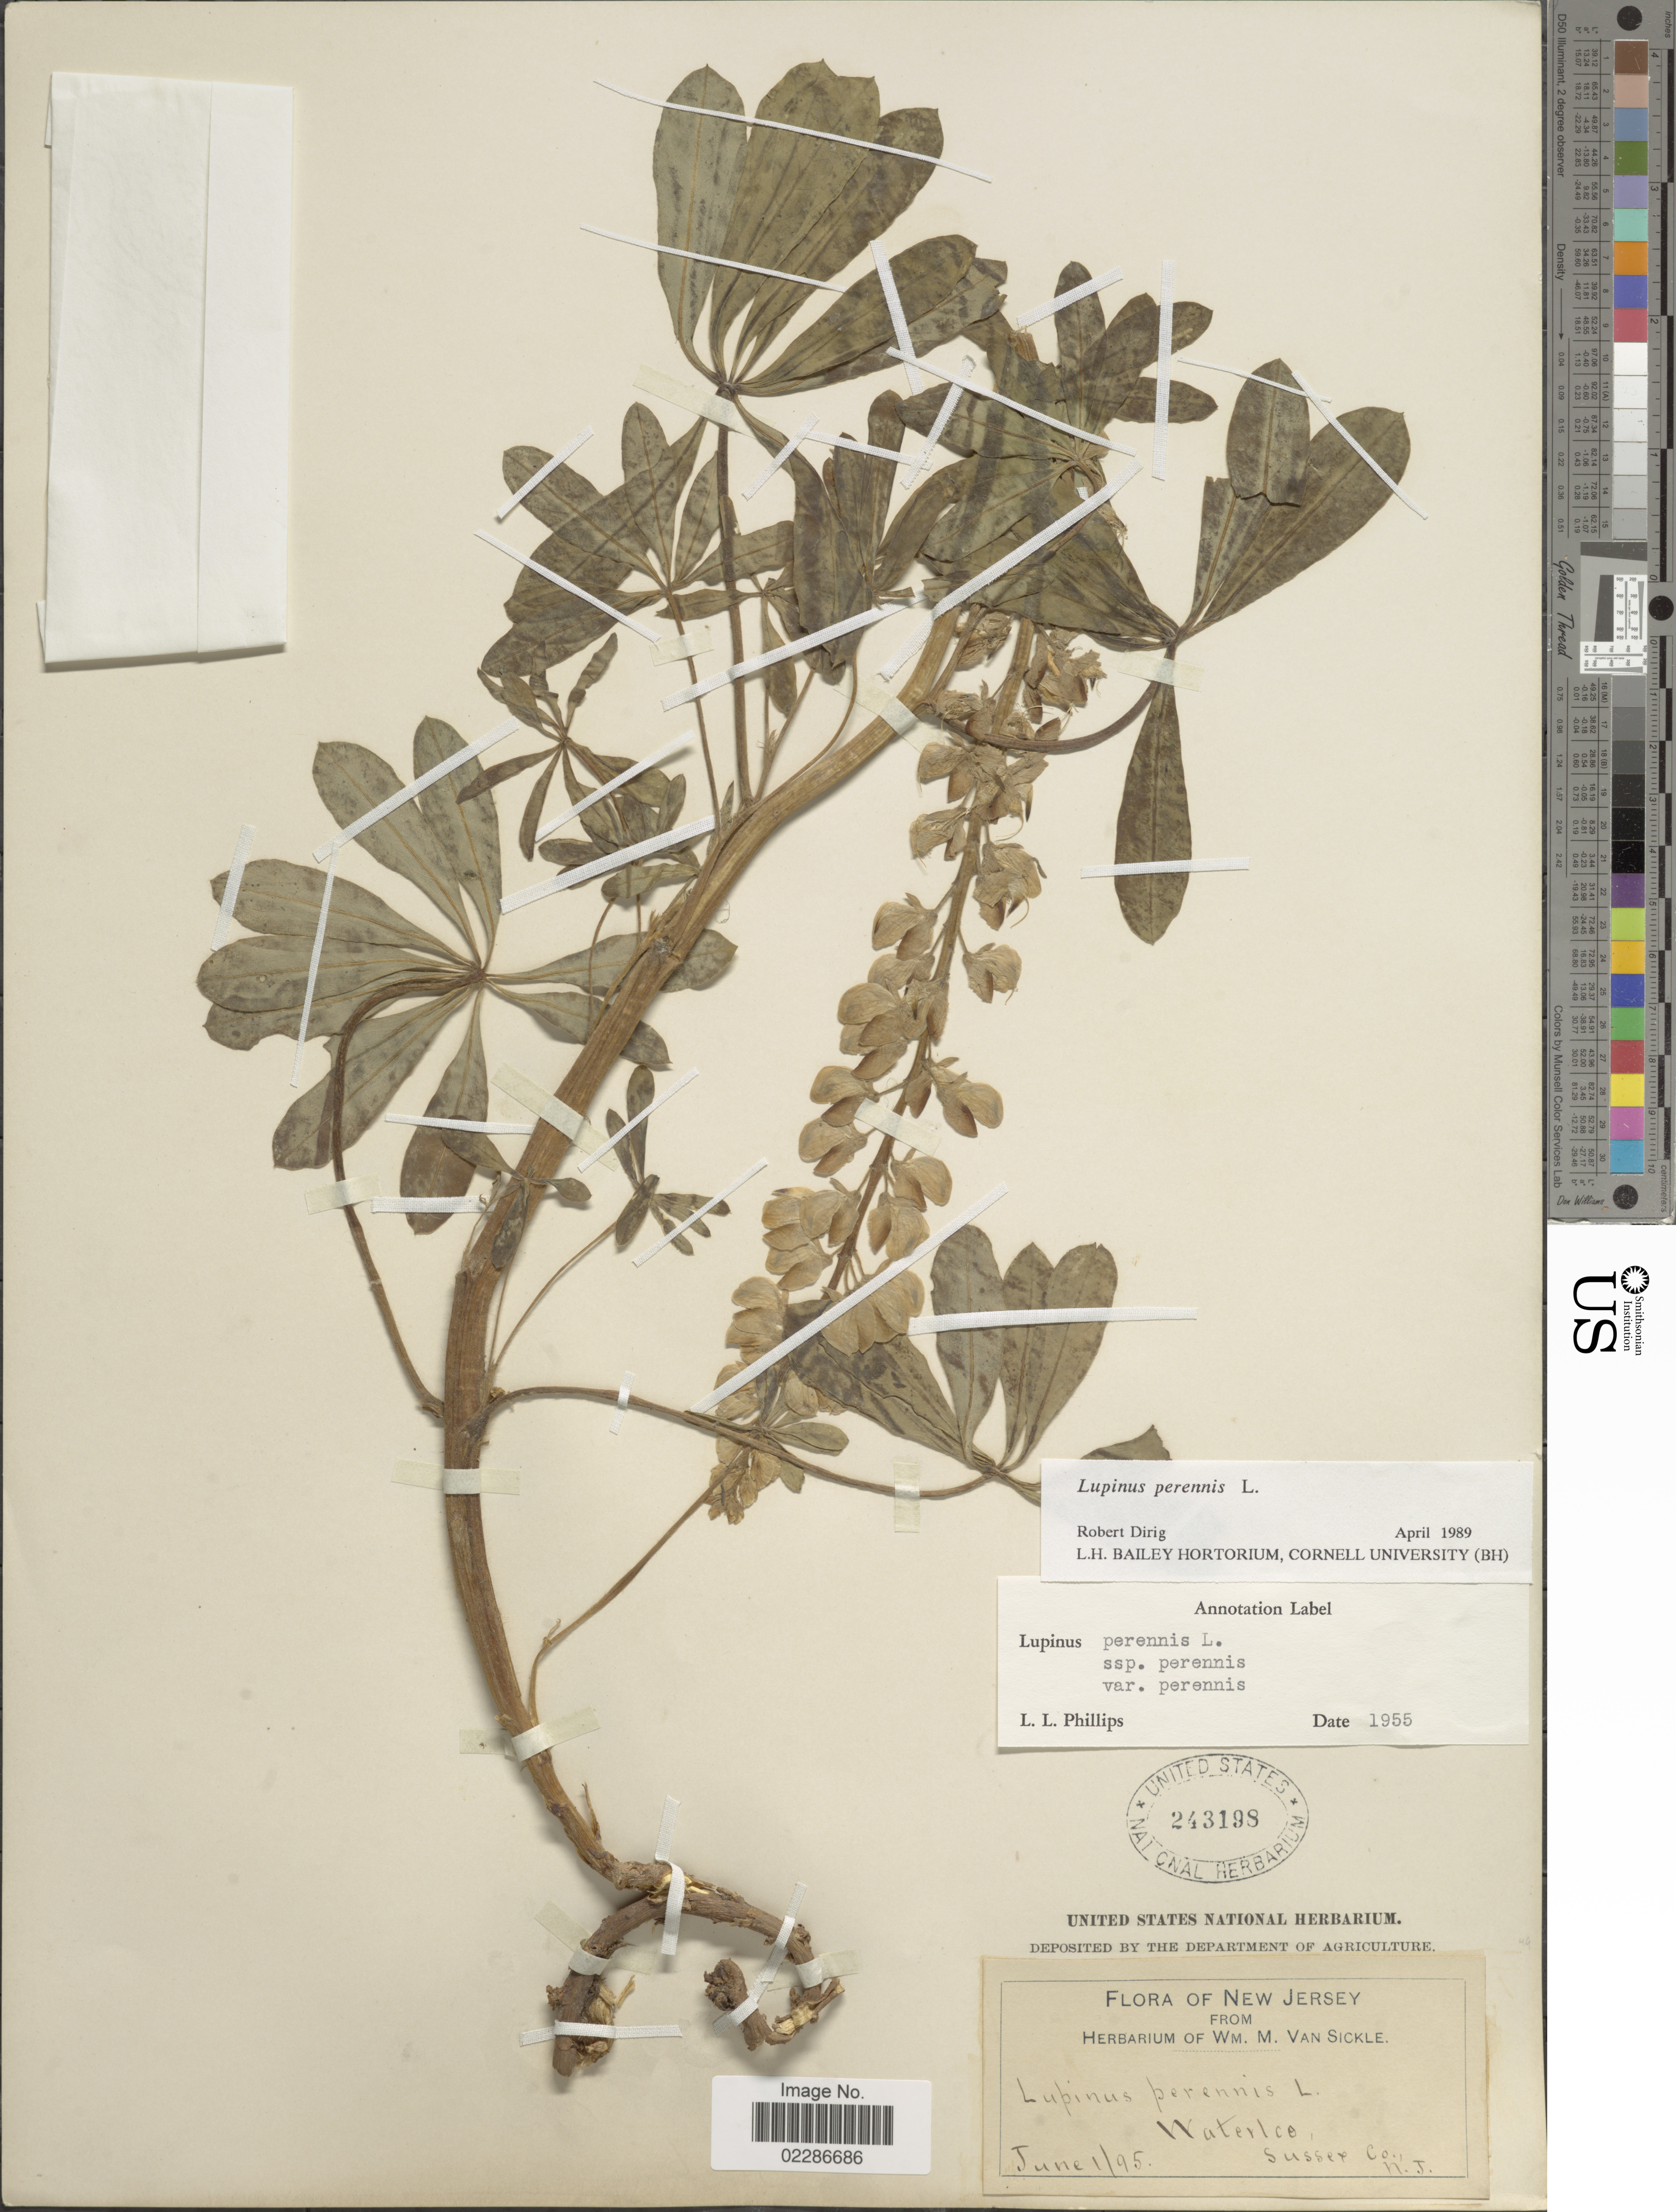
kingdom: Plantae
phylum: Tracheophyta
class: Magnoliopsida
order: Fabales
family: Fabaceae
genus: Lupinus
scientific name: Lupinus perennis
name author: L.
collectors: ex herb. Wm. M. Van Sickle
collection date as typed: Transcribed d/m/y: 1/6/95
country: United States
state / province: New Jersey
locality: Waterloo, Sussex Co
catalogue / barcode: US 243198